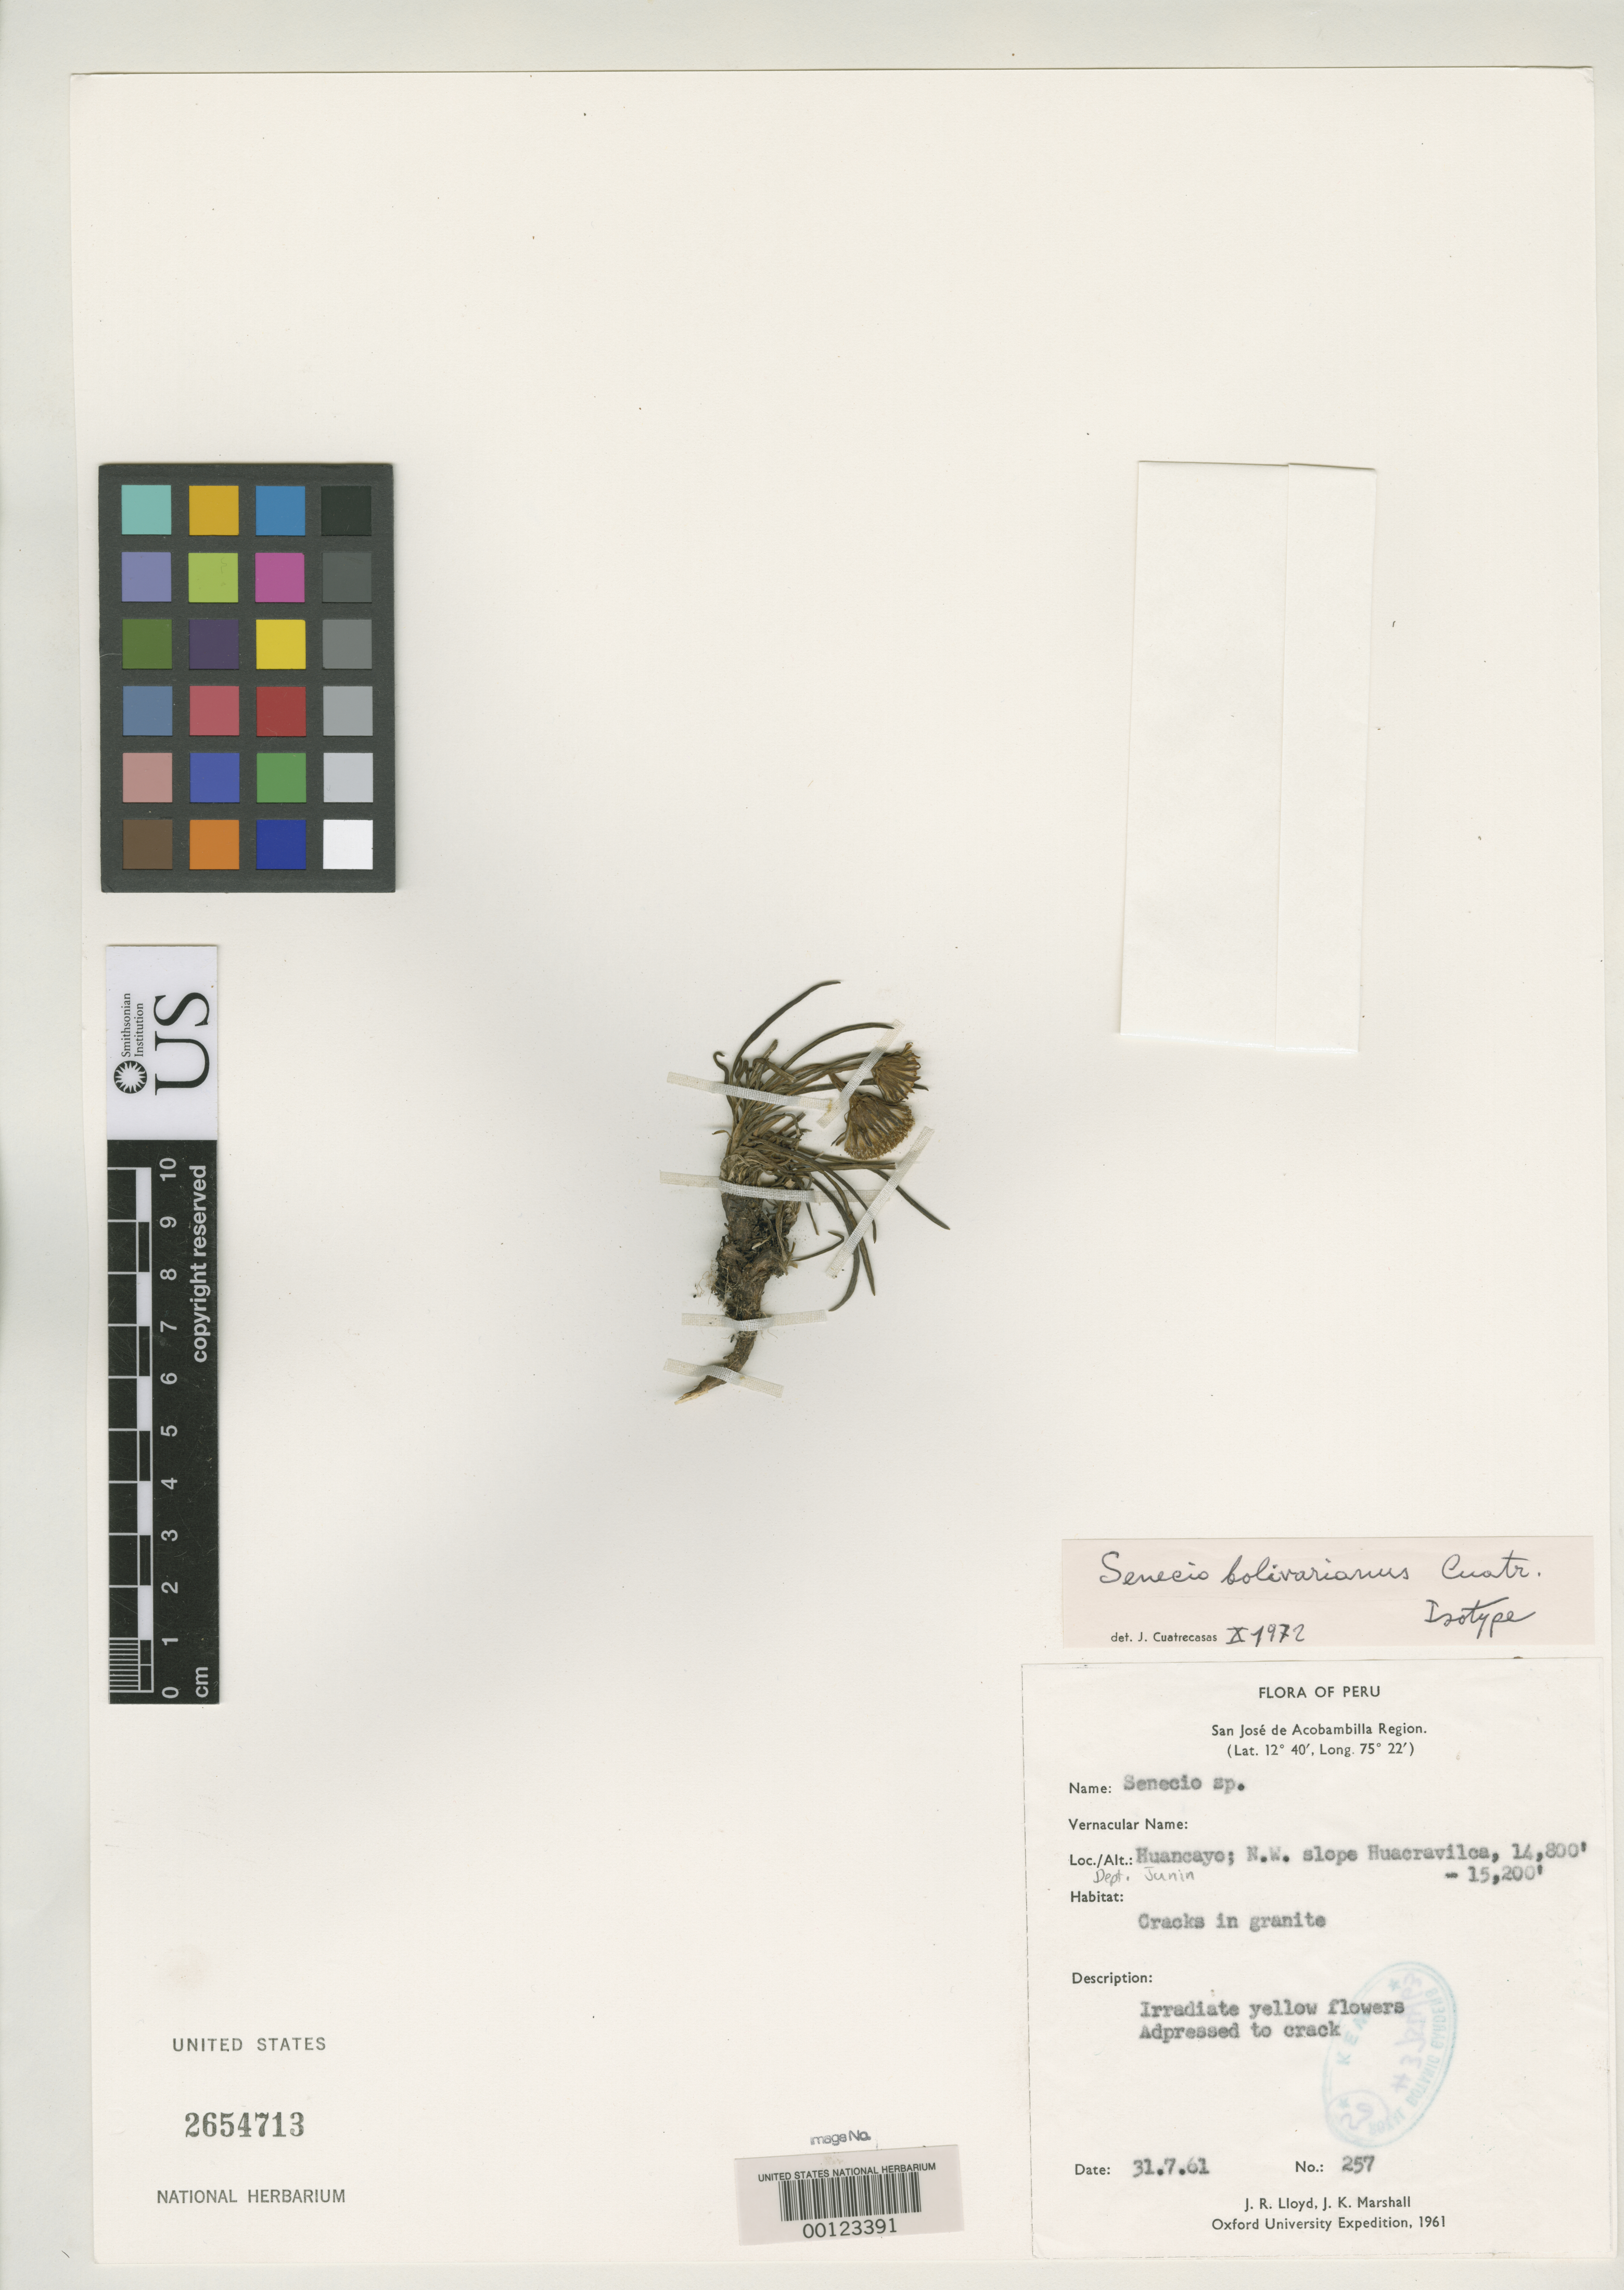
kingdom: Plantae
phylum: Tracheophyta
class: Magnoliopsida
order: Asterales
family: Asteraceae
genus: Senecio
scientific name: Senecio bolivarianus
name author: Cuatrec.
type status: Isotype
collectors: J. R. Lloyd & J. K. Marshall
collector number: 257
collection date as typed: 31 Jul 1961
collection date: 1961-07-31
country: Peru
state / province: Junín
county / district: Huancayo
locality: Huancayo, NW slope of Huacravilca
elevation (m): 4511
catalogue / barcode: US 2654713